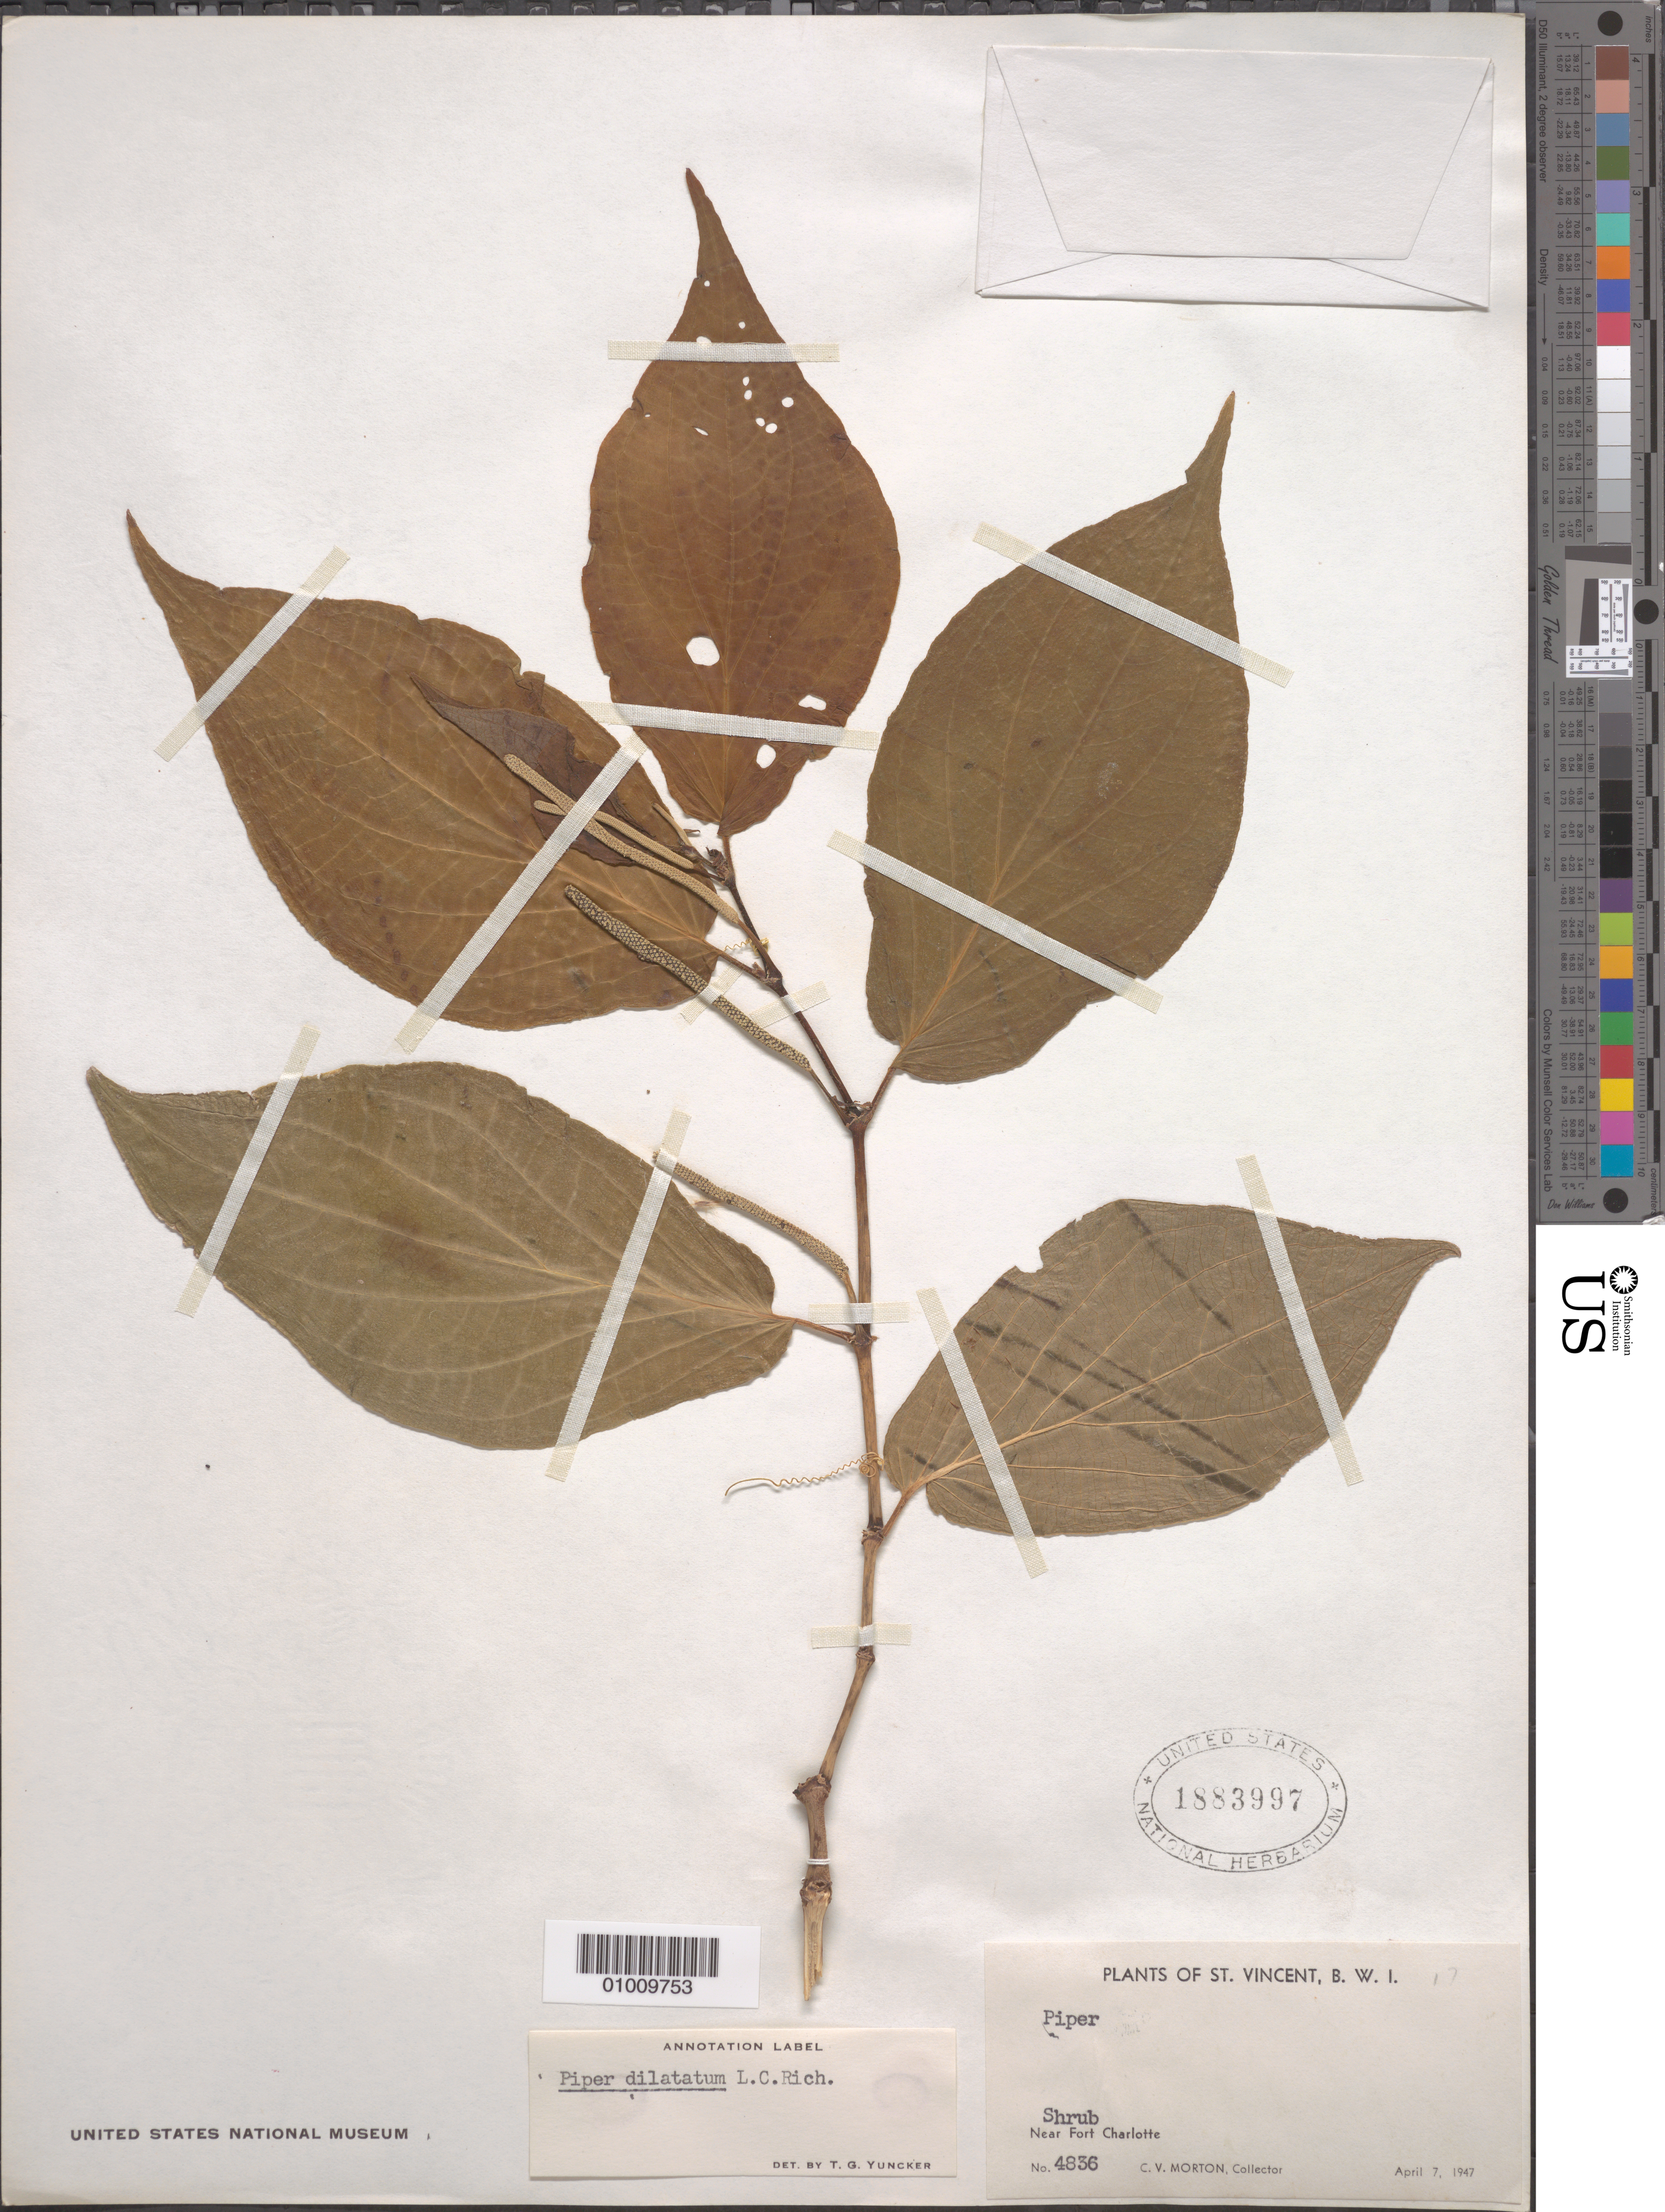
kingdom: Plantae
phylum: Tracheophyta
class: Magnoliopsida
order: Piperales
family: Piperaceae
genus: Piper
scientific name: Piper dilatatum var. dilatatum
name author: Rich.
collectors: C. V. Morton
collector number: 4836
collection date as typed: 07 Apr 1947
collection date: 1947-04-07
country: St. Vincent - Grenadines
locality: Near Fort Charlotte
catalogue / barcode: US 1883997